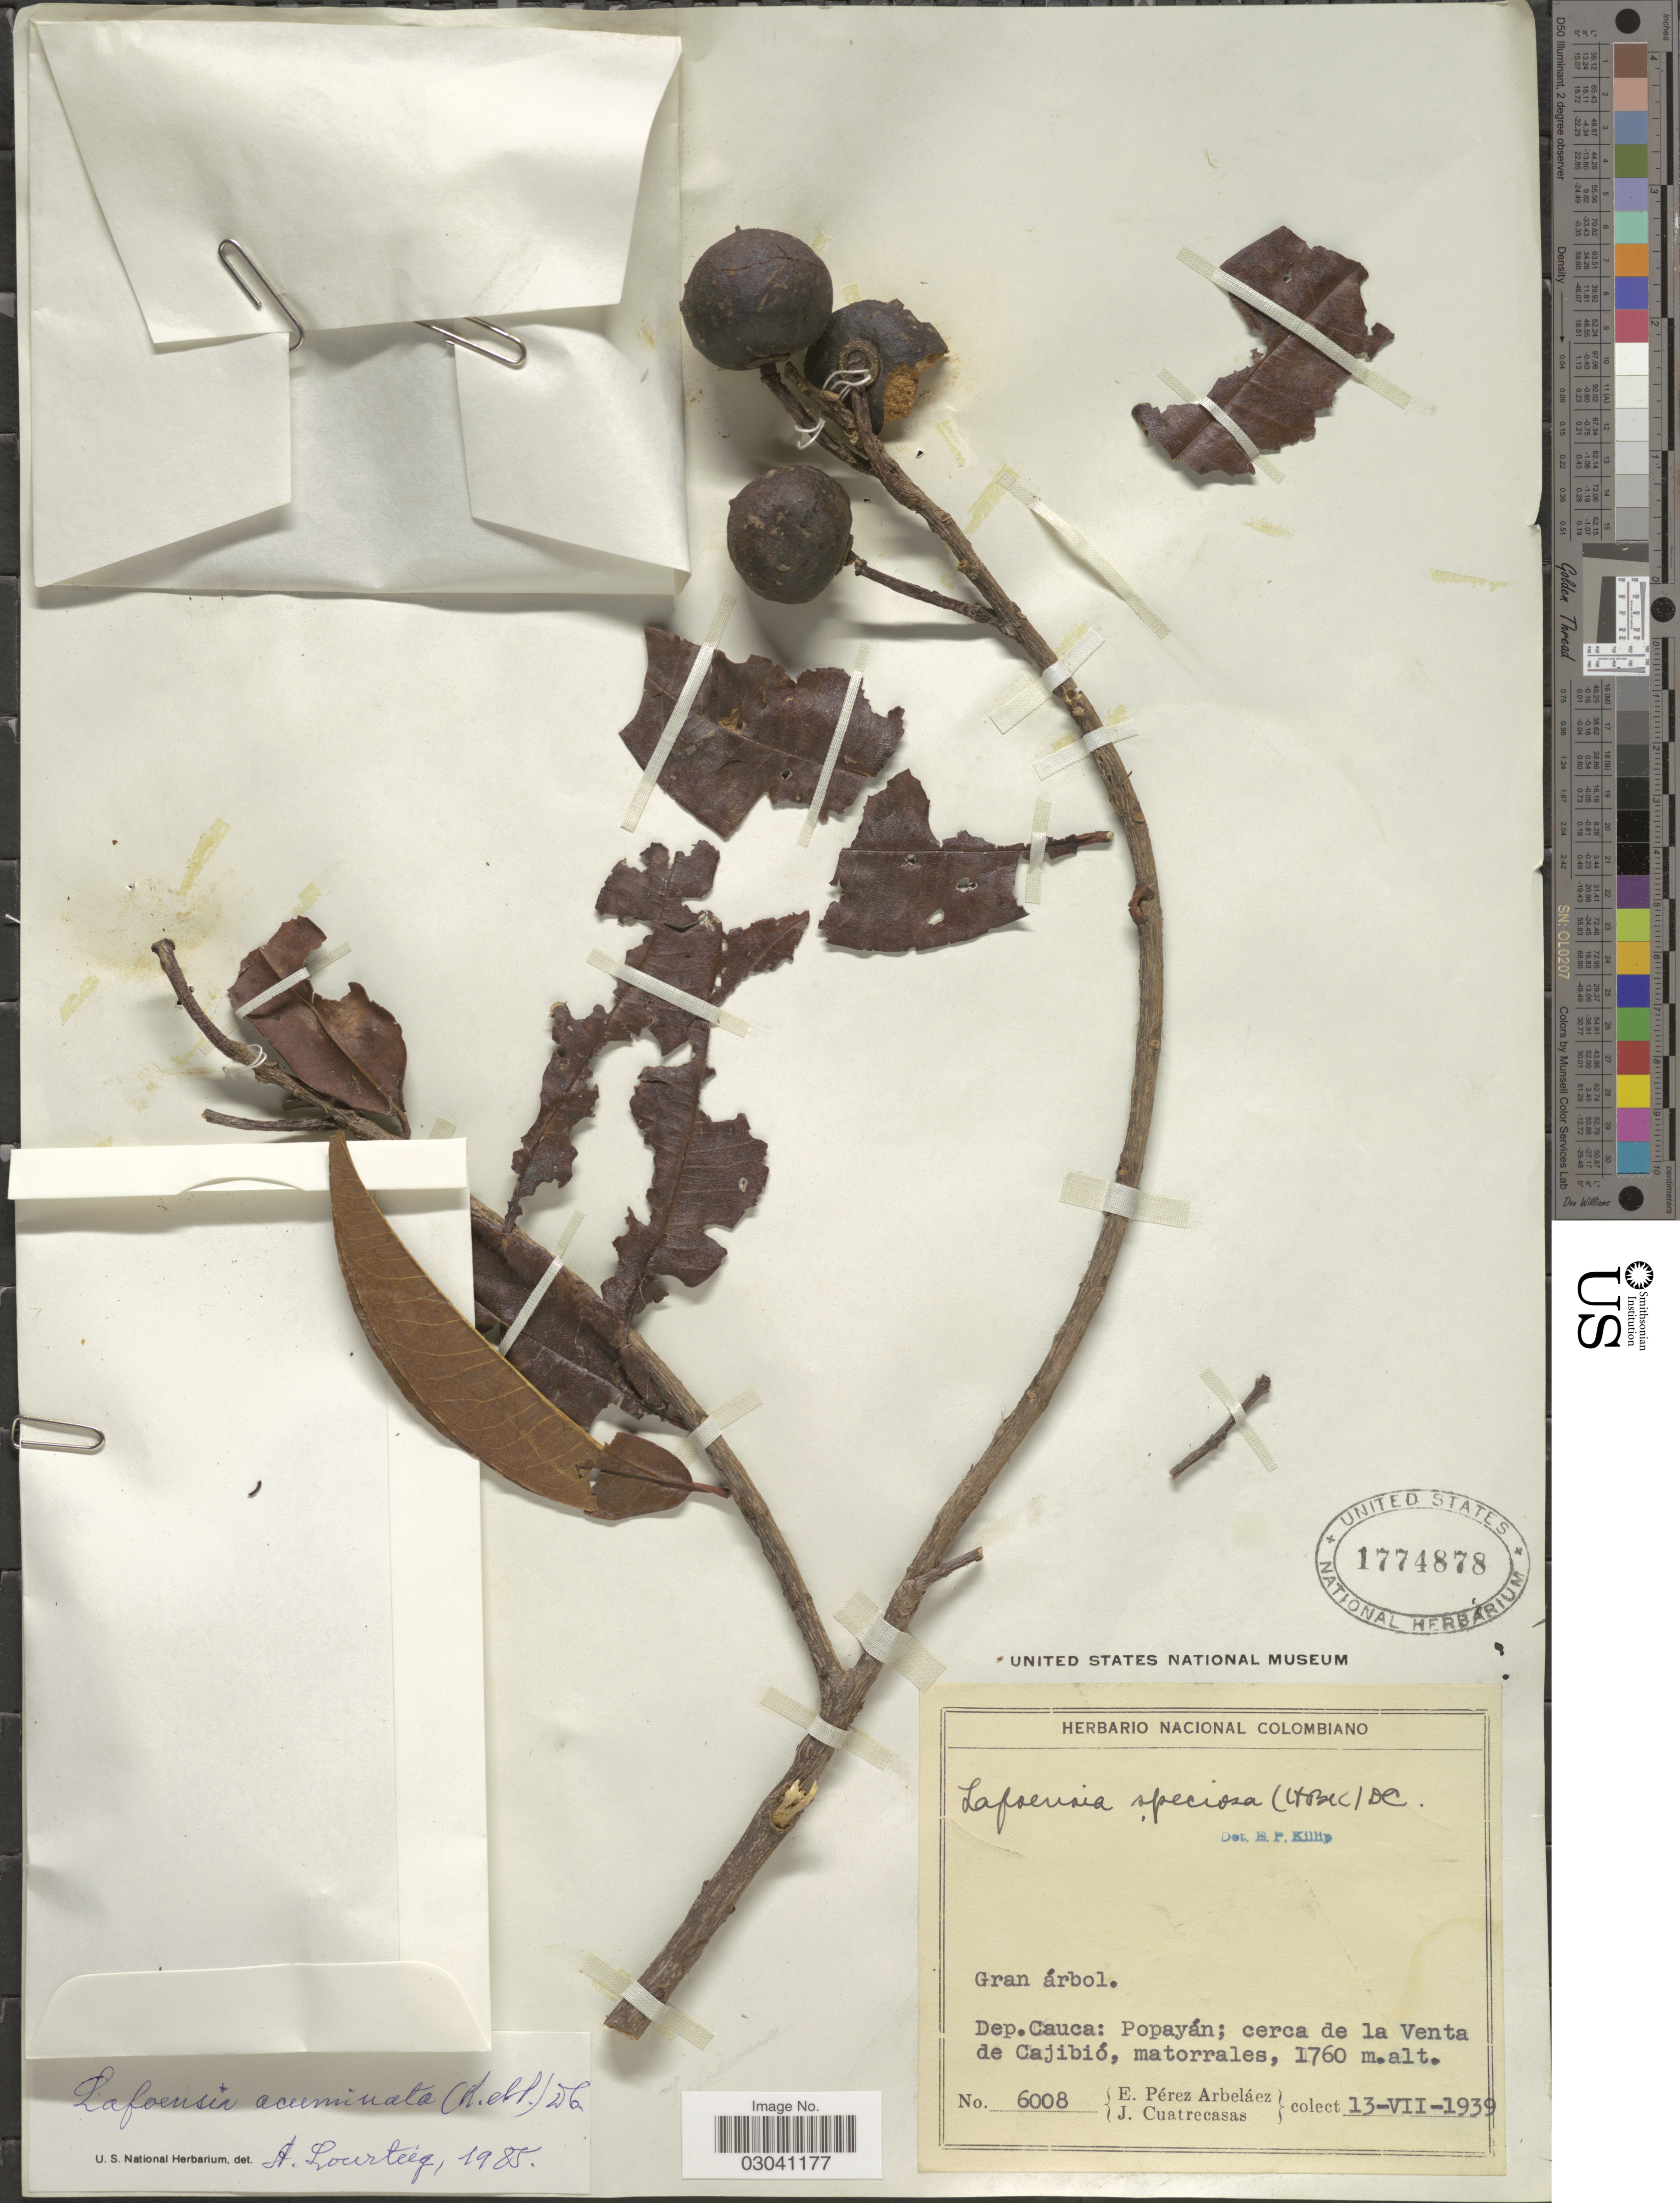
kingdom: Plantae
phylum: Tracheophyta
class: Magnoliopsida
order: Myrtales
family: Lythraceae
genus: Lafoensia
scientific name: Lafoensia acuminata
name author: (Ruiz & Pav.) DC.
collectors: E. Pérez Arbeláez & J. Cuatrecasas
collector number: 6008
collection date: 1939-07-13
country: Colombia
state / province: Cauca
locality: Popayán; cerca de la Venta de Cajibió.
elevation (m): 1760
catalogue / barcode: US 1774878